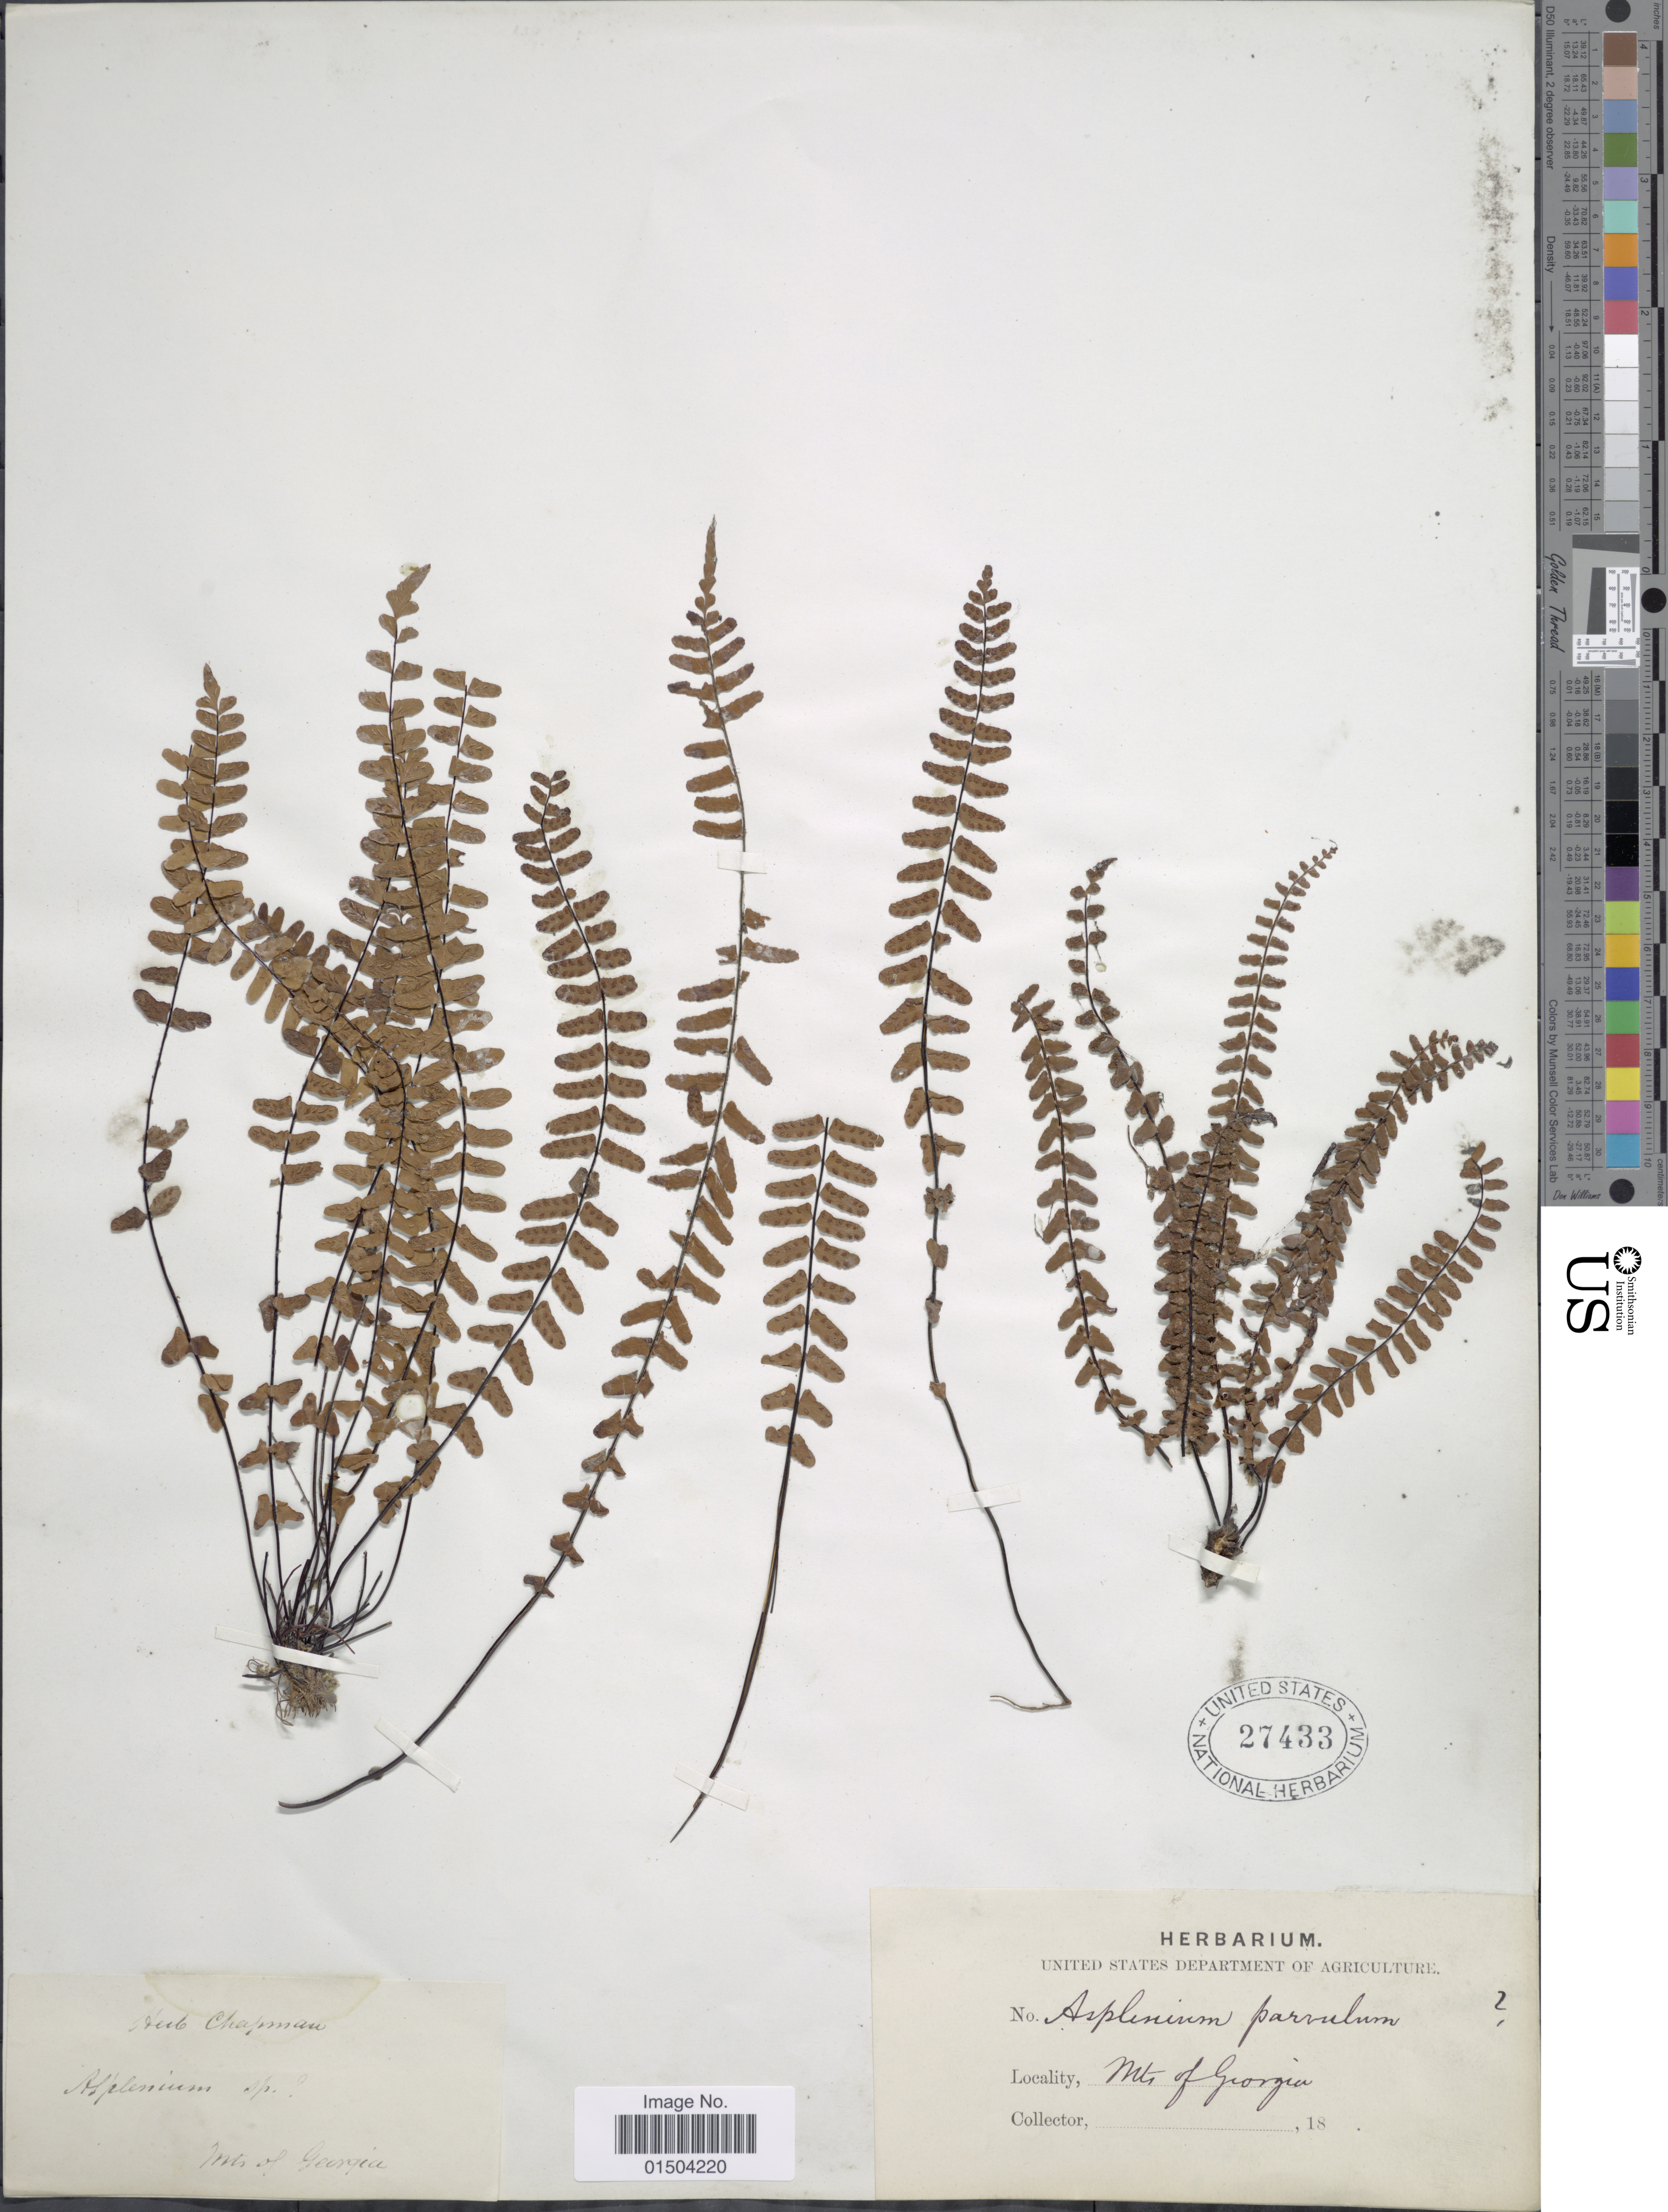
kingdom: Plantae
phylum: Tracheophyta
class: Polypodiopsida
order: Polypodiales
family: Aspleniaceae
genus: Asplenium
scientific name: Asplenium resiliens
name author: Kunze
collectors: ex herb. Chapman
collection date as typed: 18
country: United States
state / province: Georgia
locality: Mts of Georgia.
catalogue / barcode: US 27433